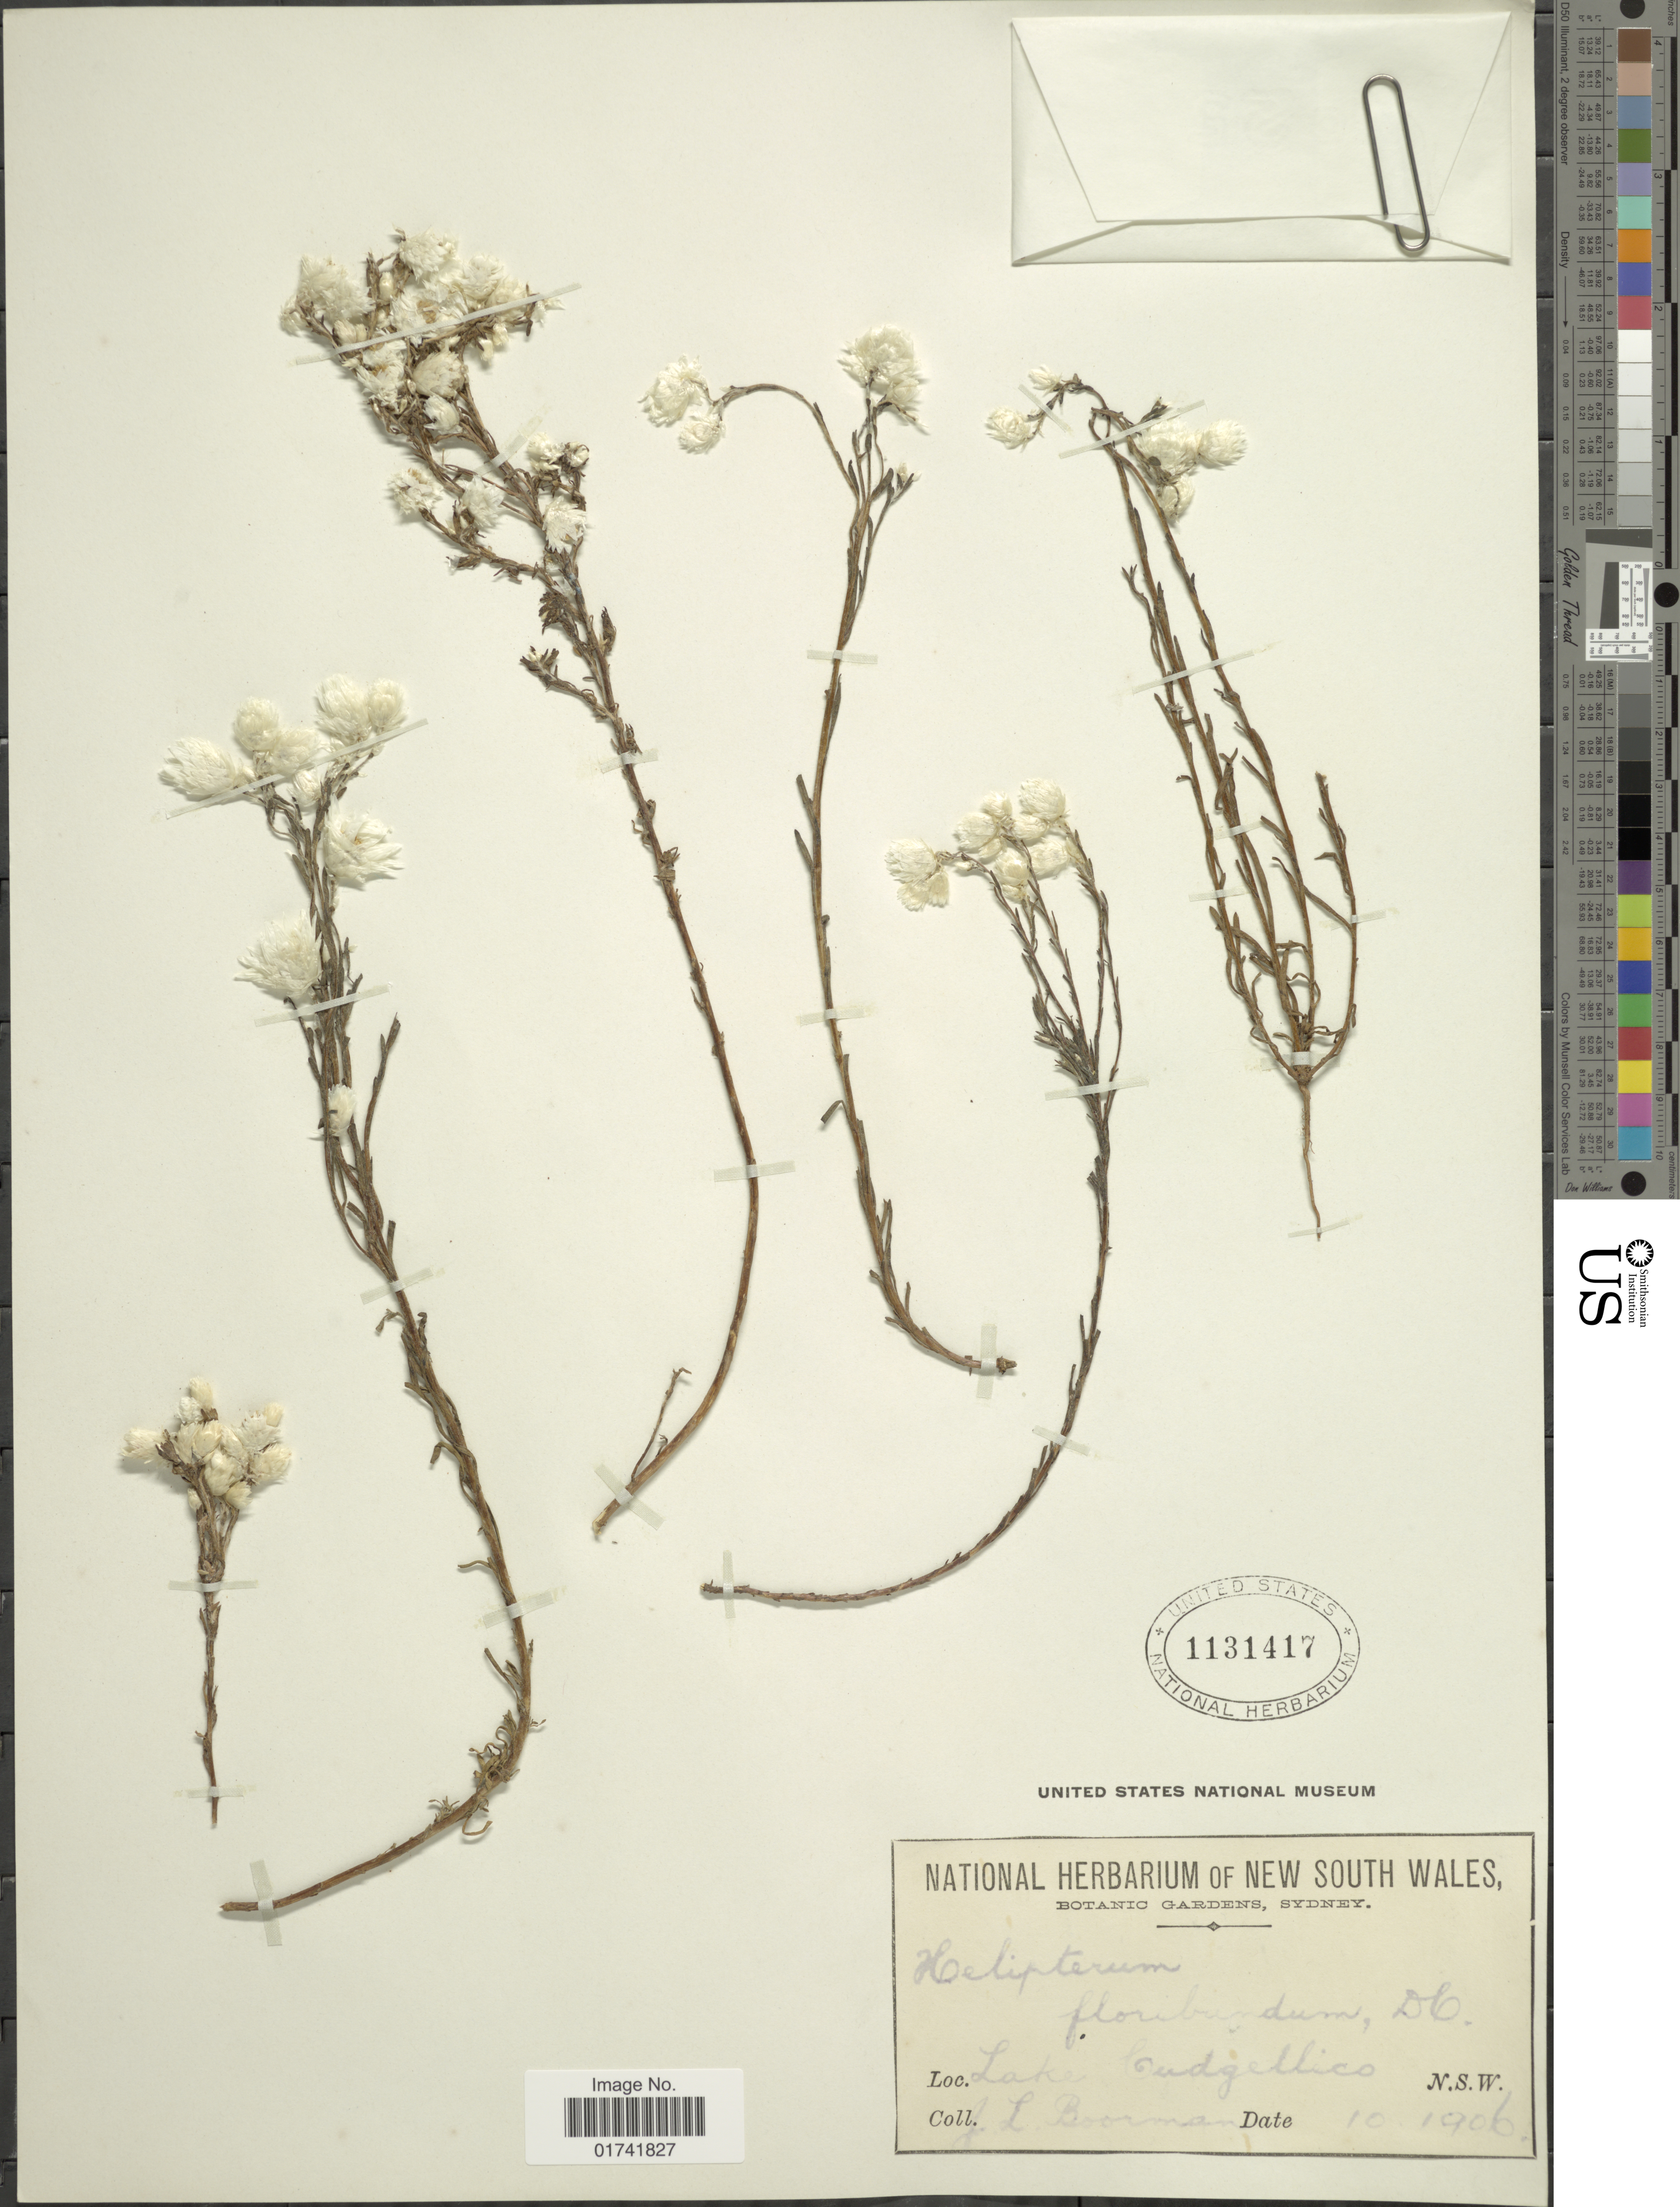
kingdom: Plantae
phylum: Tracheophyta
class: Magnoliopsida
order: Asterales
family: Asteraceae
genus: Rhodanthe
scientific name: Rhodanthe floribunda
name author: (A. Cunn. ex DC.) Paul G. Wilson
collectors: J. Boorman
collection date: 1906-10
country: Australia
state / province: New South Wales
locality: Lake Cudgellico.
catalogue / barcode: US 1131417